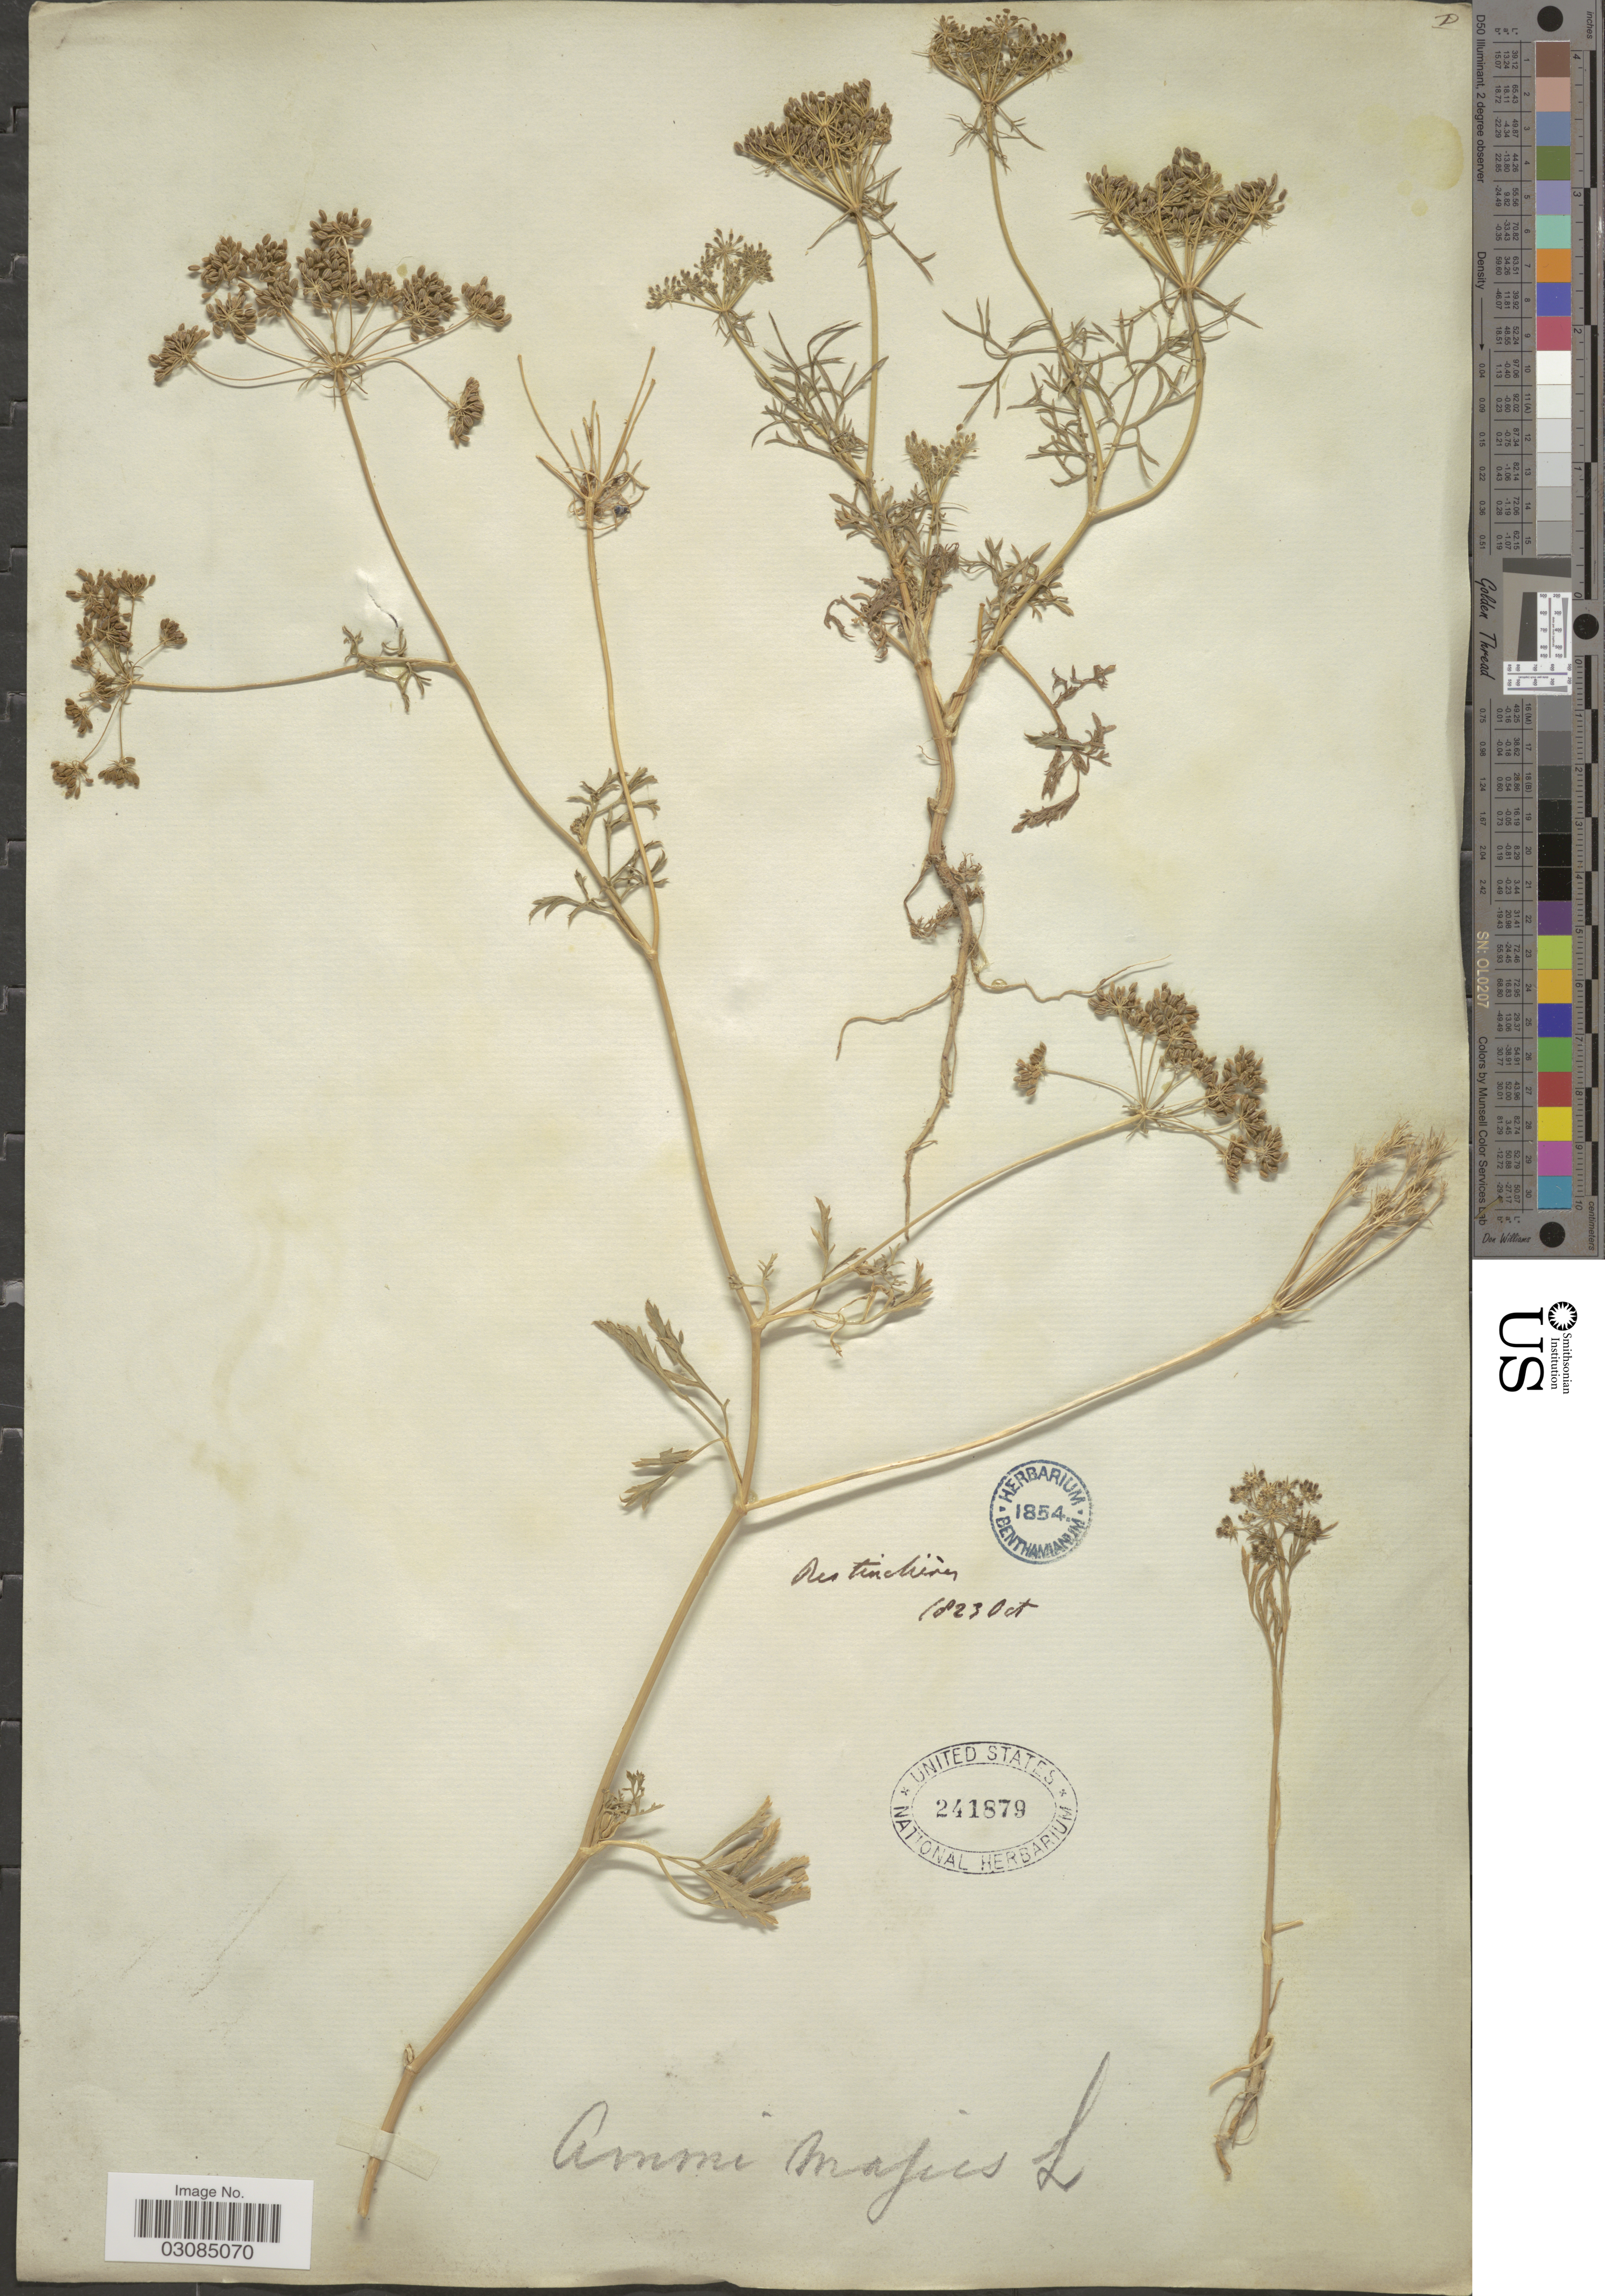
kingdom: Plantae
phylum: Tracheophyta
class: Magnoliopsida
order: Apiales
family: Apiaceae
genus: Ammi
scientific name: Ammi majus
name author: L.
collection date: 1823-10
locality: Des tinchieren. [interpreted]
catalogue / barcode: US 241879